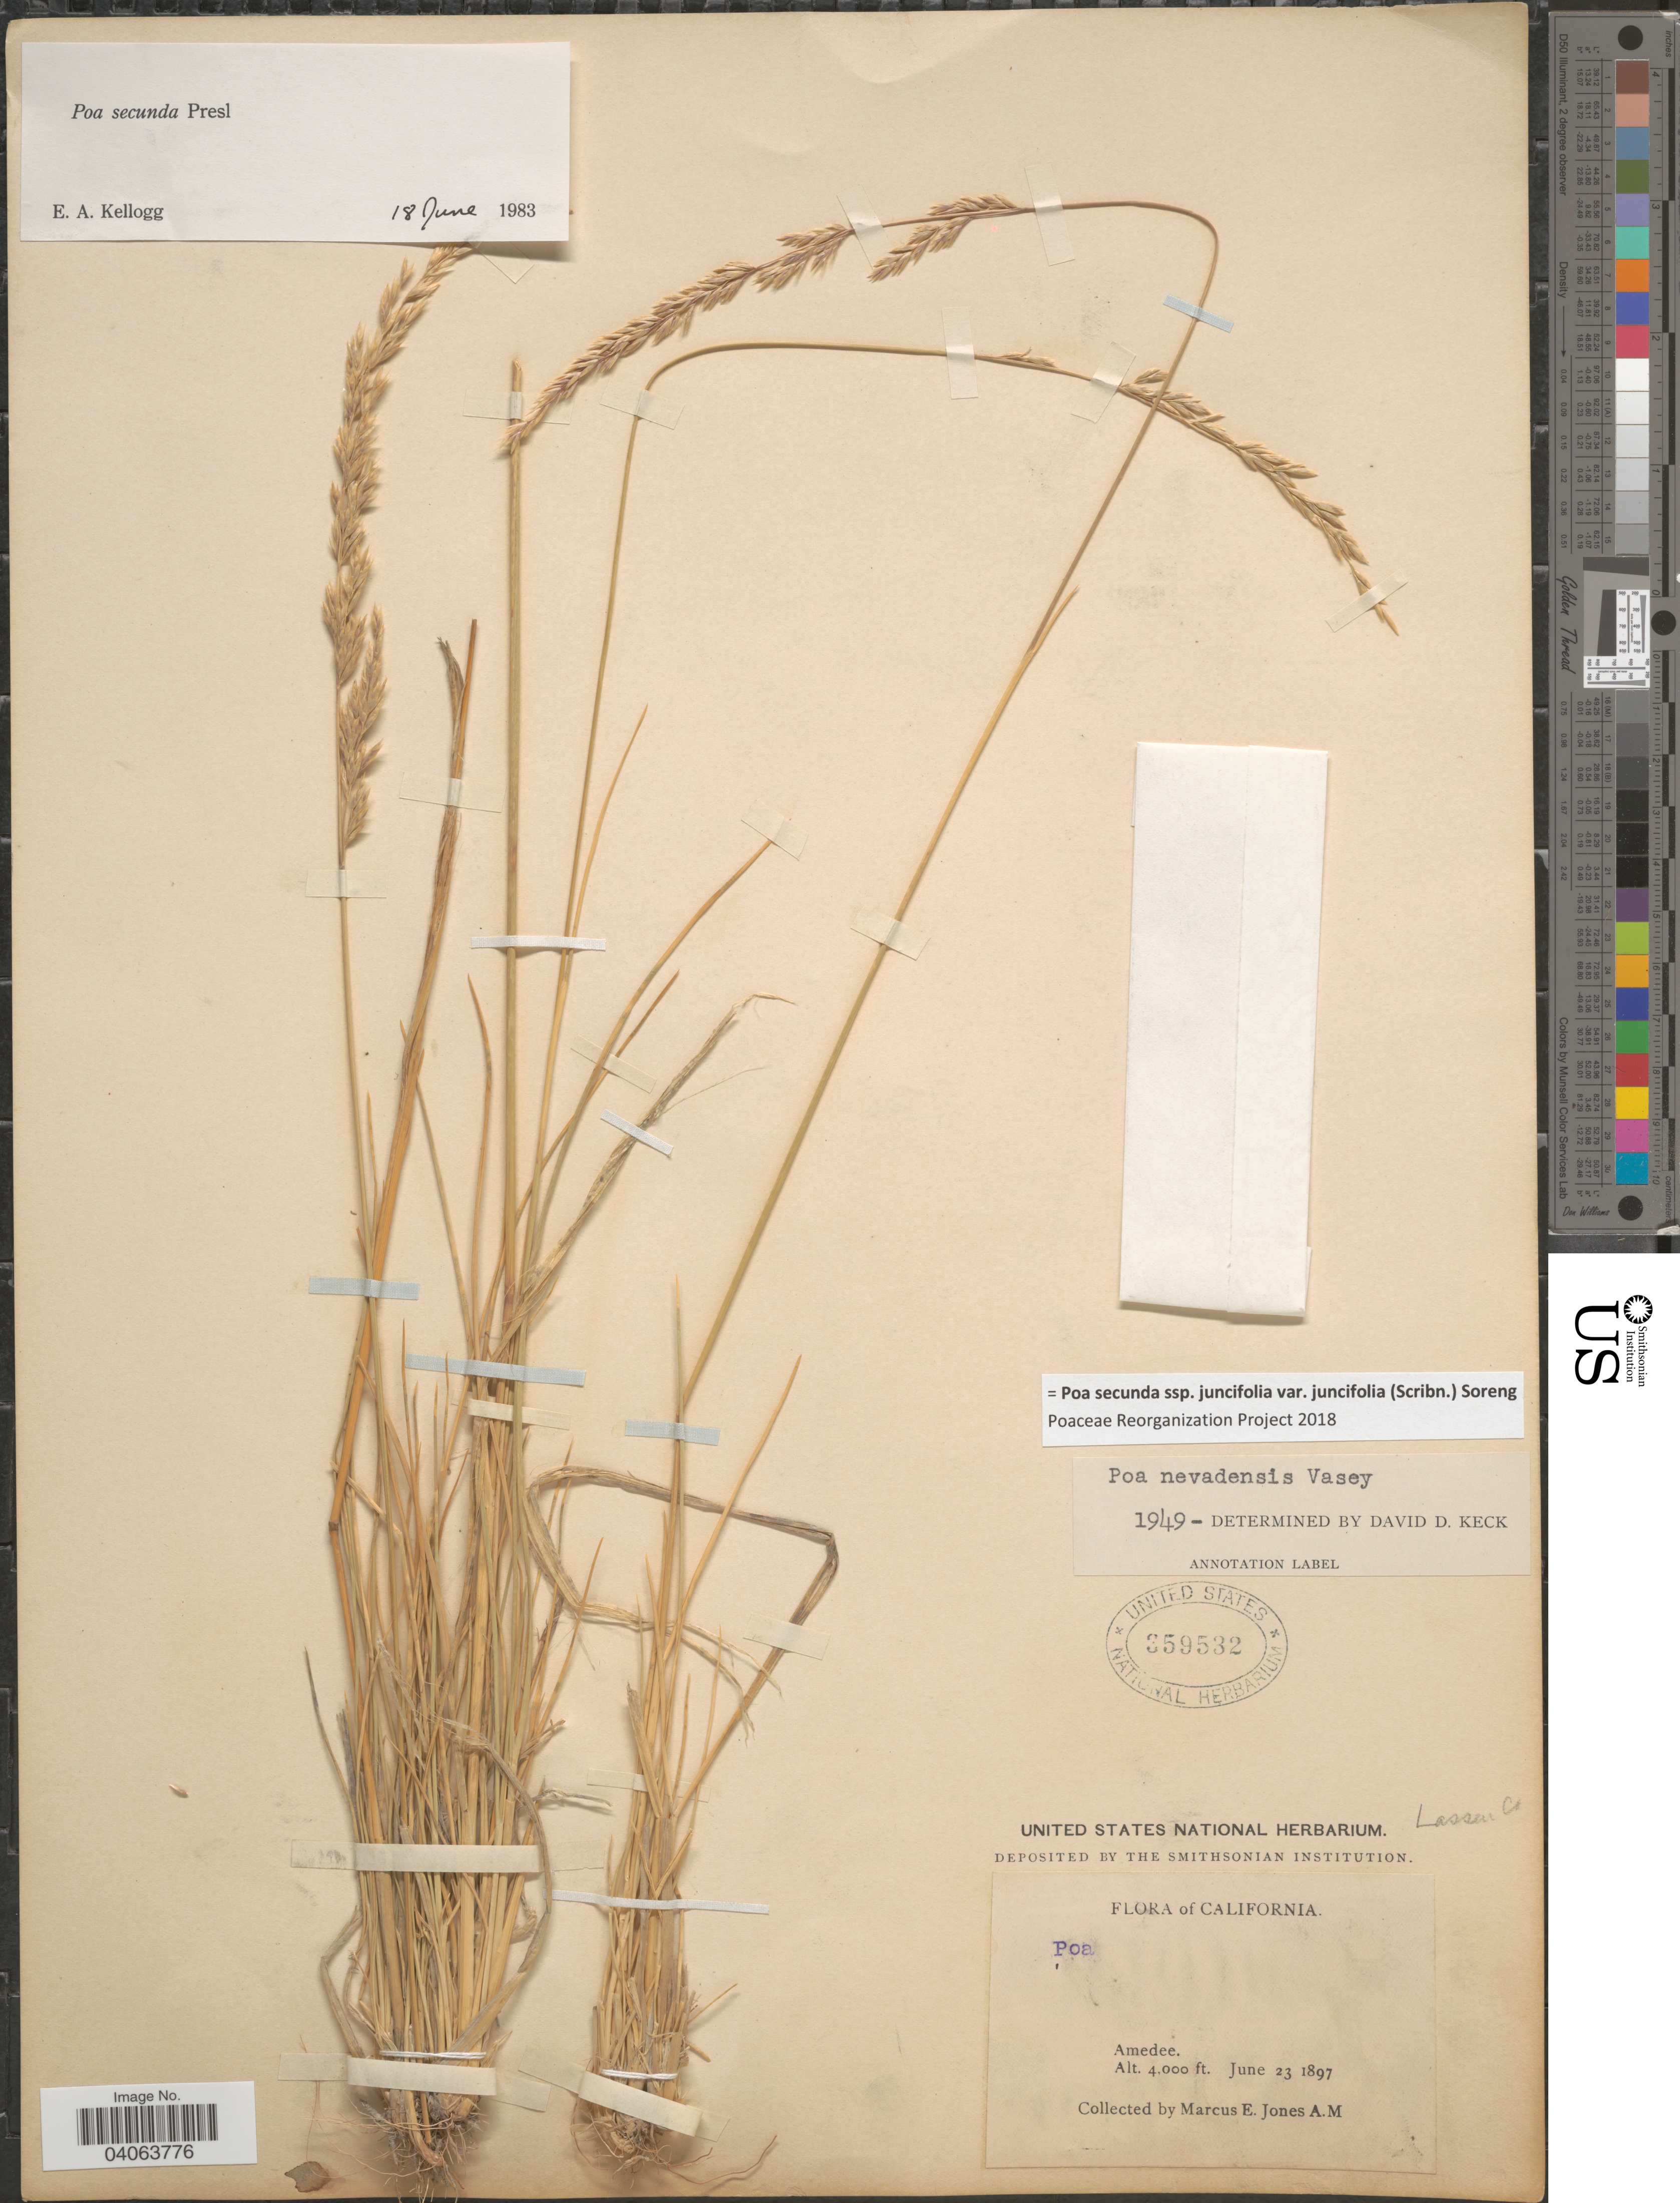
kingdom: Plantae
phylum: Tracheophyta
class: Liliopsida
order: Poales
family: Poaceae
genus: Poa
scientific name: Poa secunda subsp. juncifolia var. juncifolia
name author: (Scribn.) Soreng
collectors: M. E. Jones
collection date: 1897-06-23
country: United States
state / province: California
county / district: Lassen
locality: Amedee. Lassen Co.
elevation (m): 1219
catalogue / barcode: US 359532